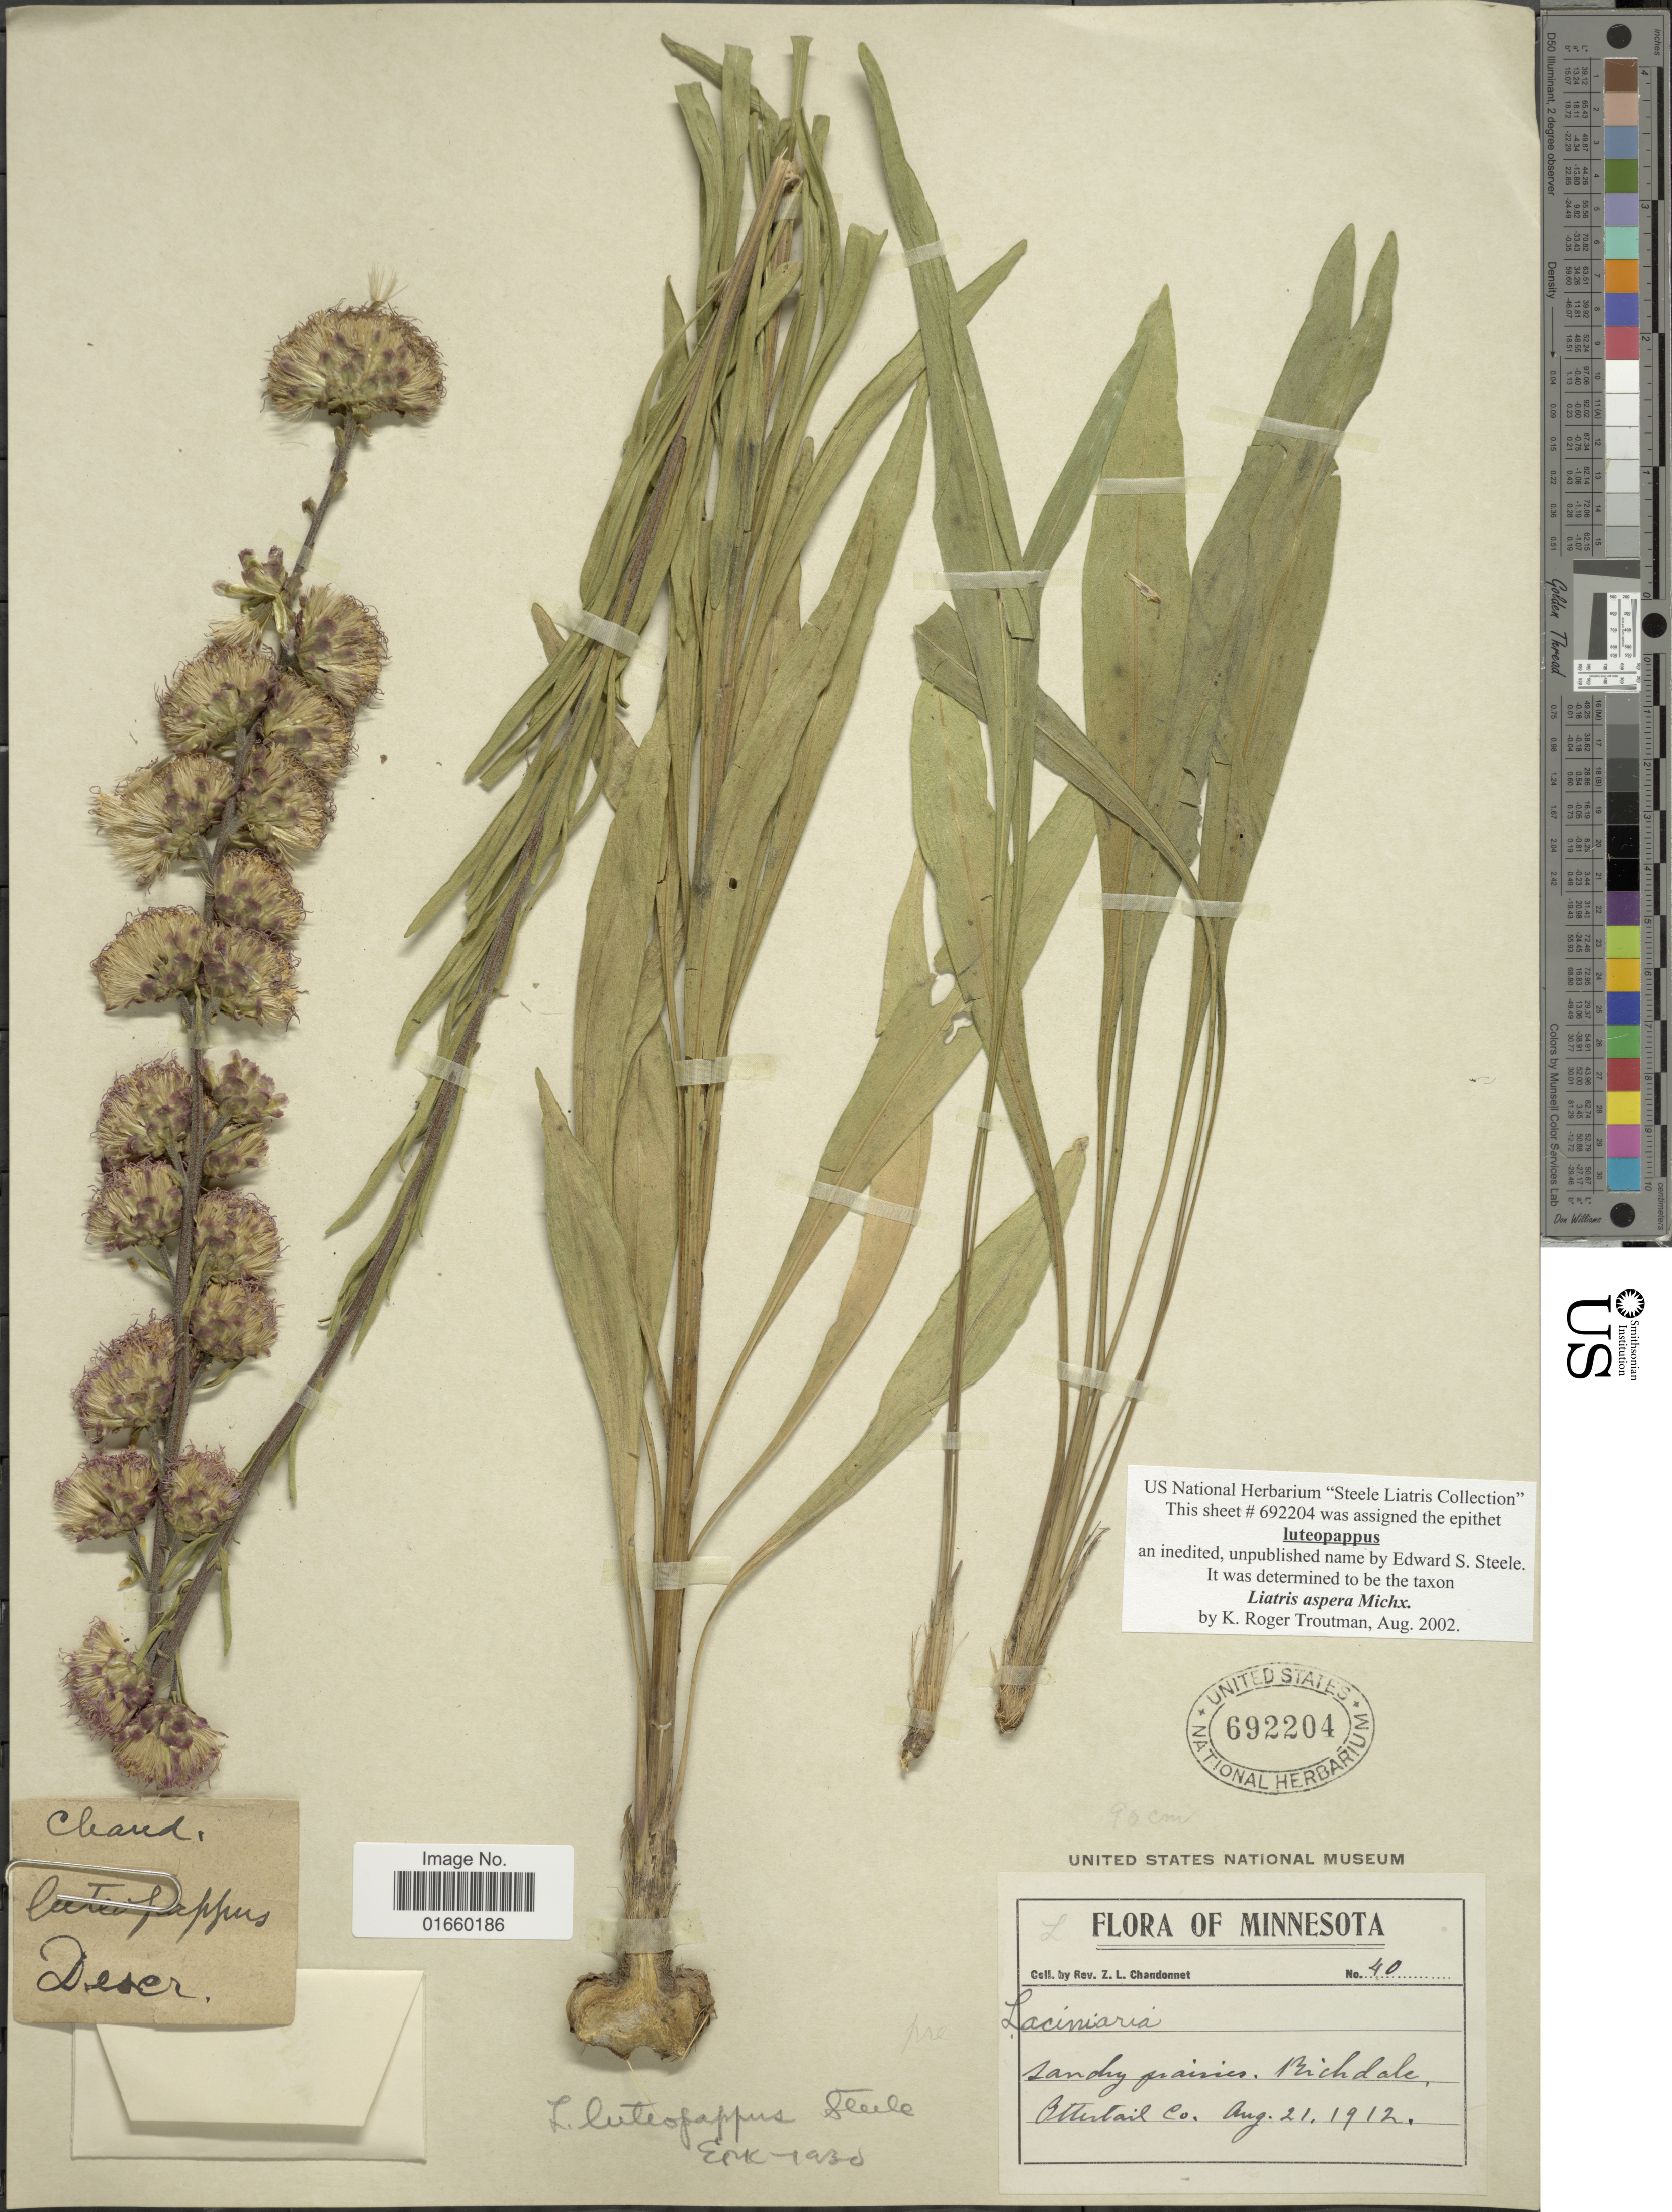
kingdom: Plantae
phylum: Tracheophyta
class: Magnoliopsida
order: Asterales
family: Asteraceae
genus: Liatris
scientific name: Liatris aspera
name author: Michx.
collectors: Z. Chandonnet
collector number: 40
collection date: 1912-08-21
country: United States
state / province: Minnesota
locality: Sandy prairies, Richdale. Otter tail Co.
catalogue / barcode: US 692204